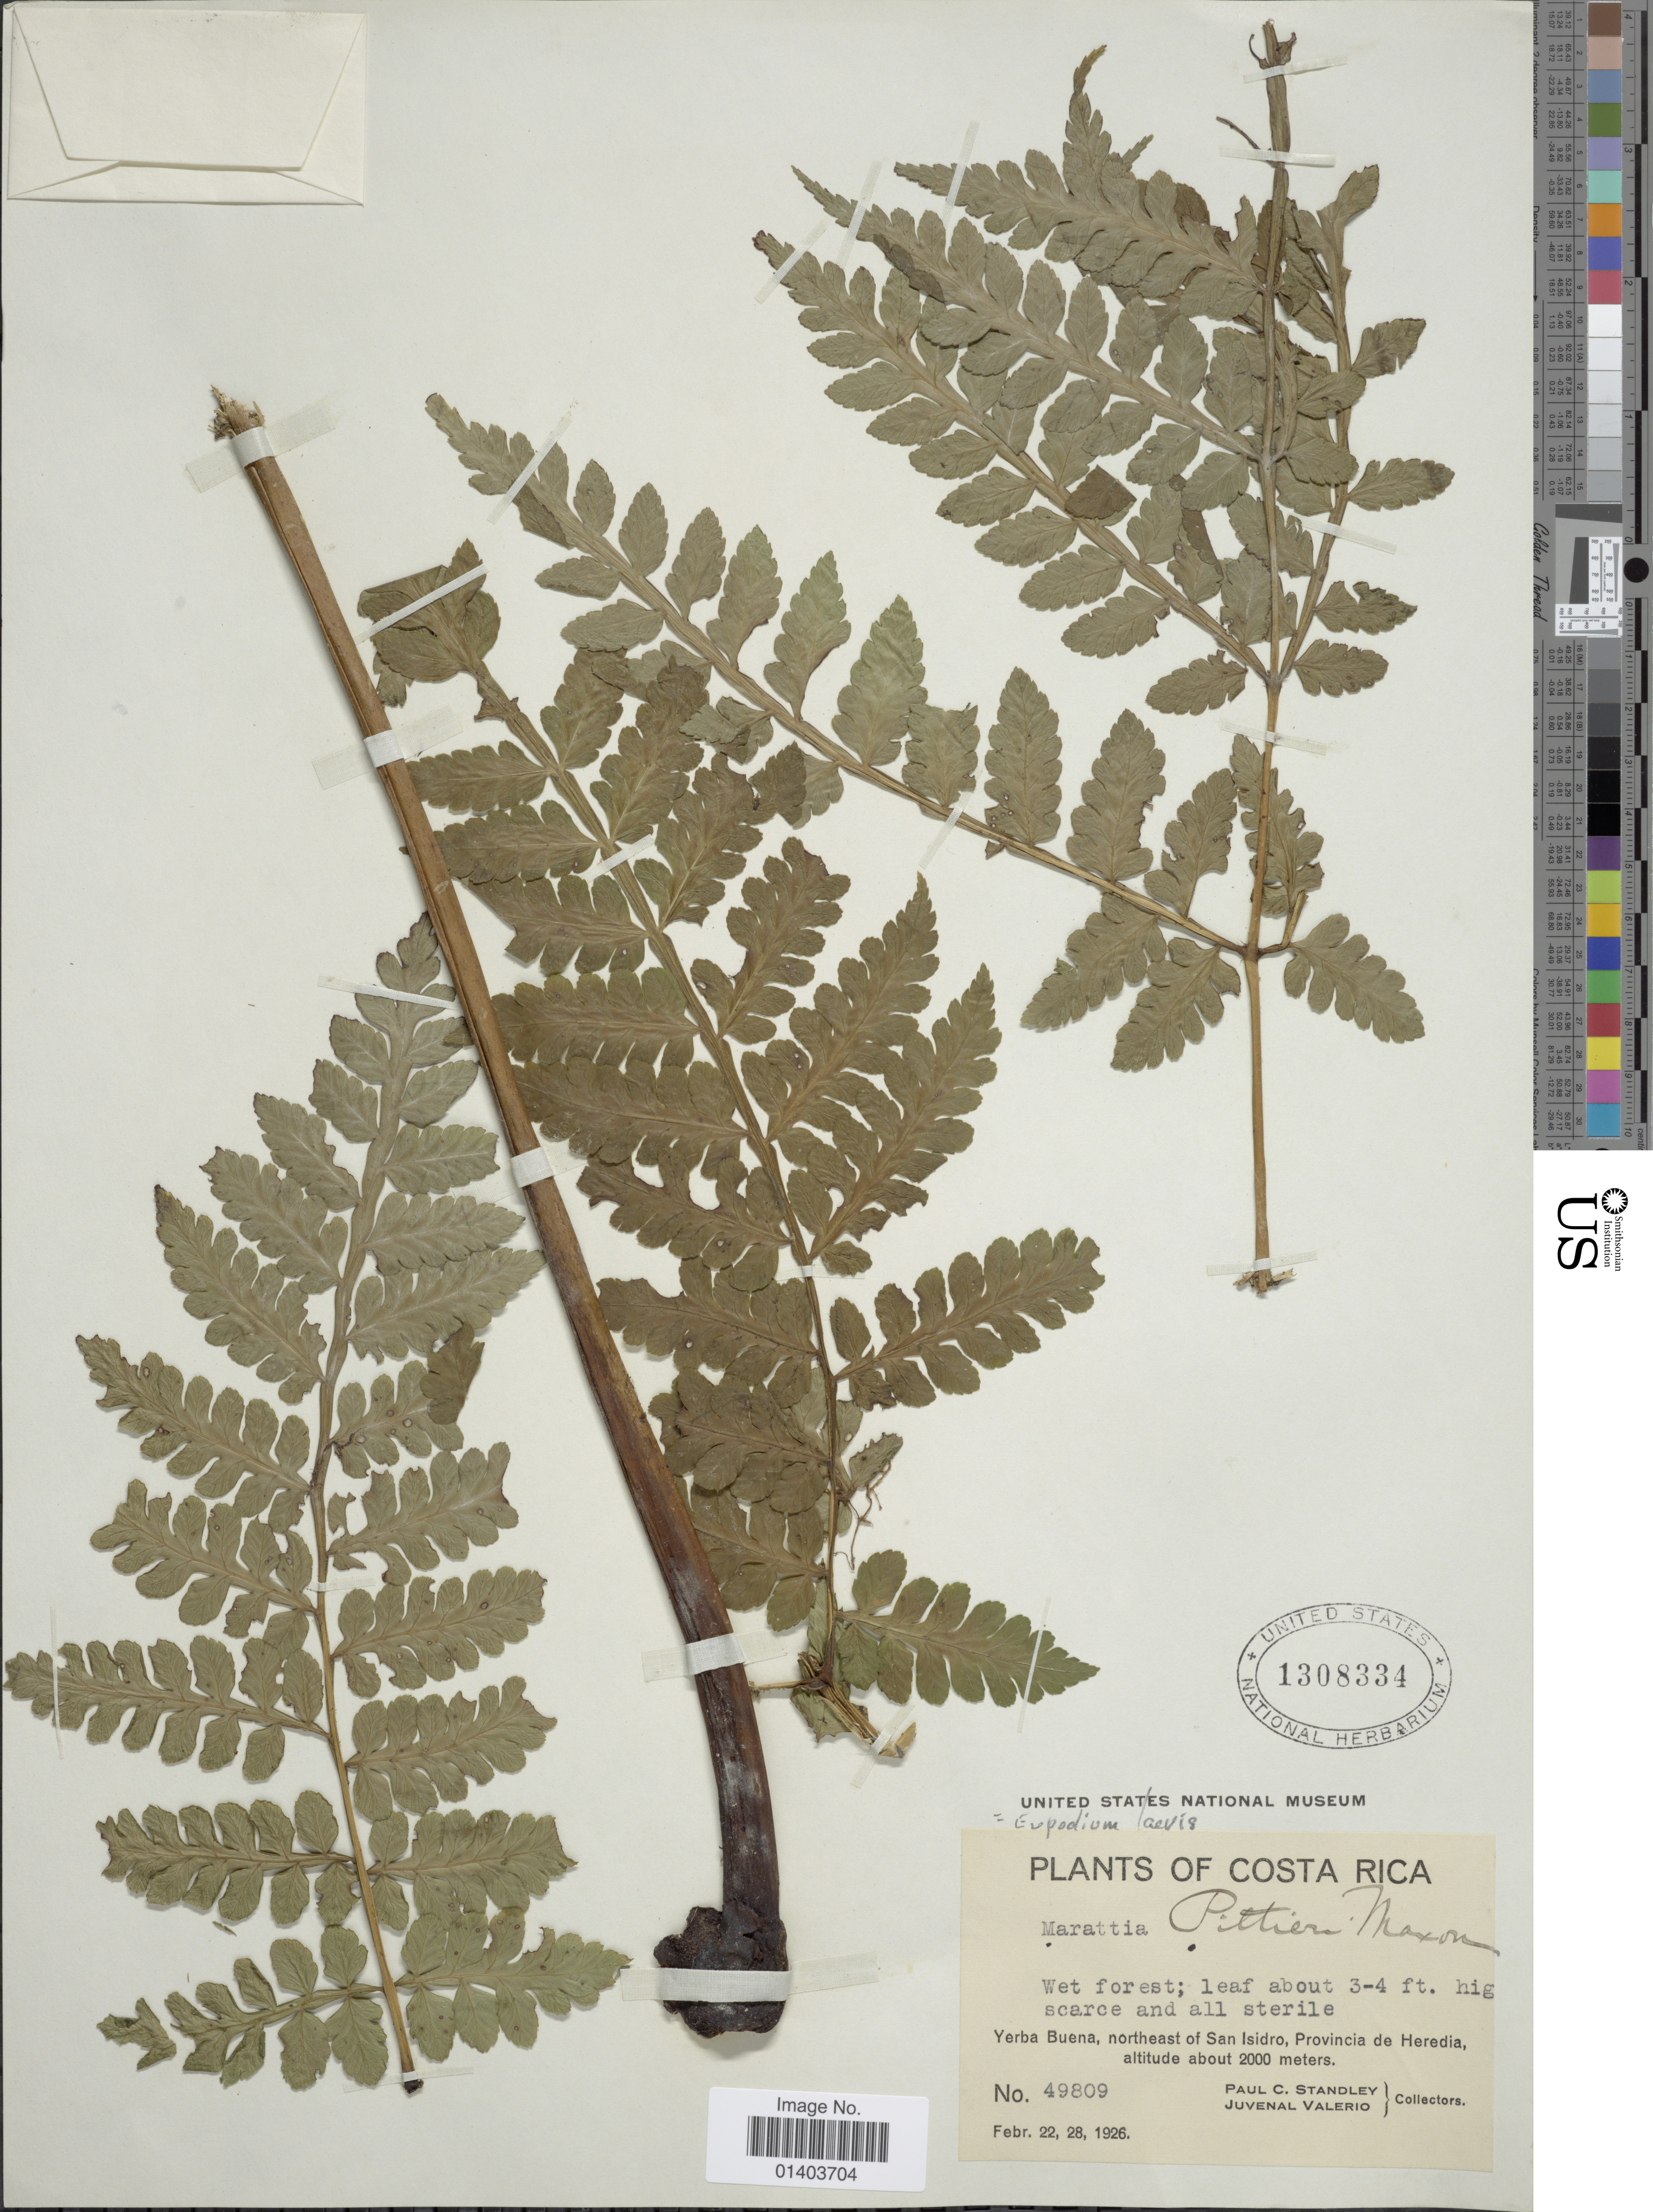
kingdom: Plantae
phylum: Tracheophyta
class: Polypodiopsida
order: Marattiales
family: Marattiaceae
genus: Eupodium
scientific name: Eupodium laeve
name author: (Sm.) Murdock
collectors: P. C. Standley & J. Valerio R.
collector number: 49809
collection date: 1926-02-22/1926-02-28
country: Costa Rica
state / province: Heredia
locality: Yerbia Buena, northeast of San isidro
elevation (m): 2000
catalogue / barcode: US 1308334